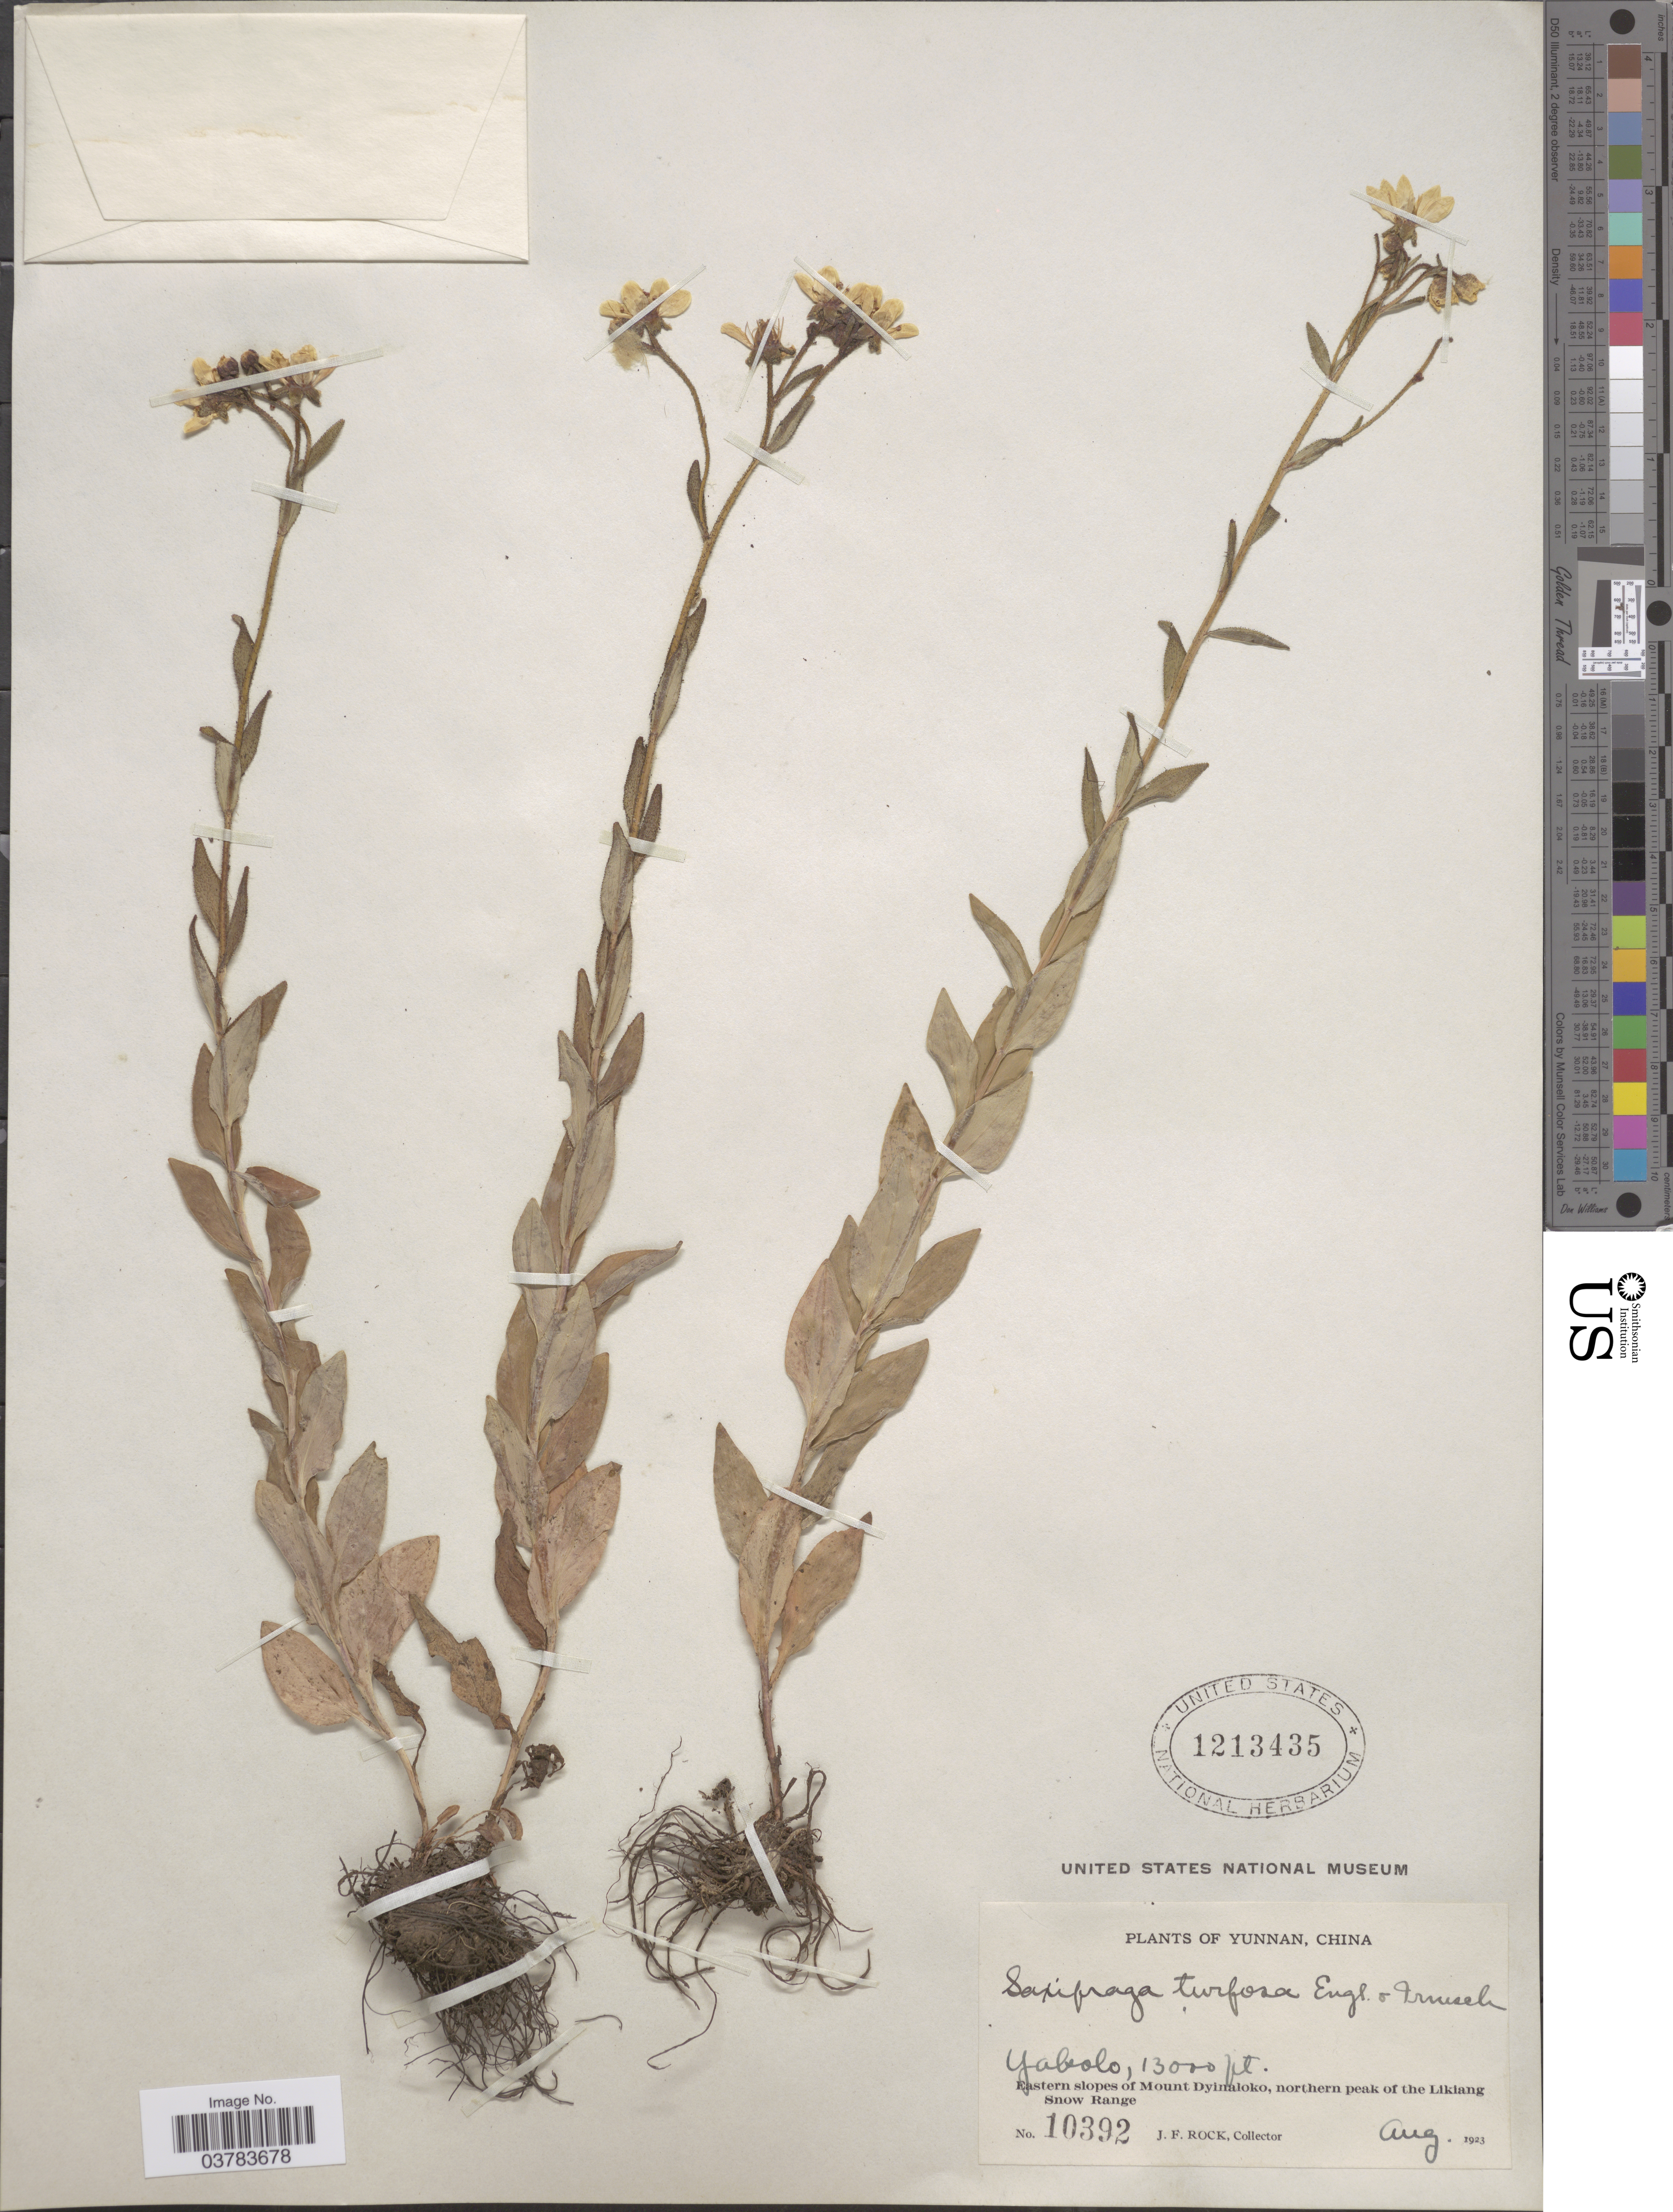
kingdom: Plantae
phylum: Tracheophyta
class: Magnoliopsida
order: Saxifragales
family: Saxifragaceae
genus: Saxifraga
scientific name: Saxifraga turfosa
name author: Engl. & Irmsch.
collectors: J. Rock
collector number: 10392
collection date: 1923-08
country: China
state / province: Yunnan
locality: Yabolo. Eastern slopes of Mount Dyinaloko, northern peak of the Likiang Snow Range.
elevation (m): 3962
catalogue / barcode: US 1213435